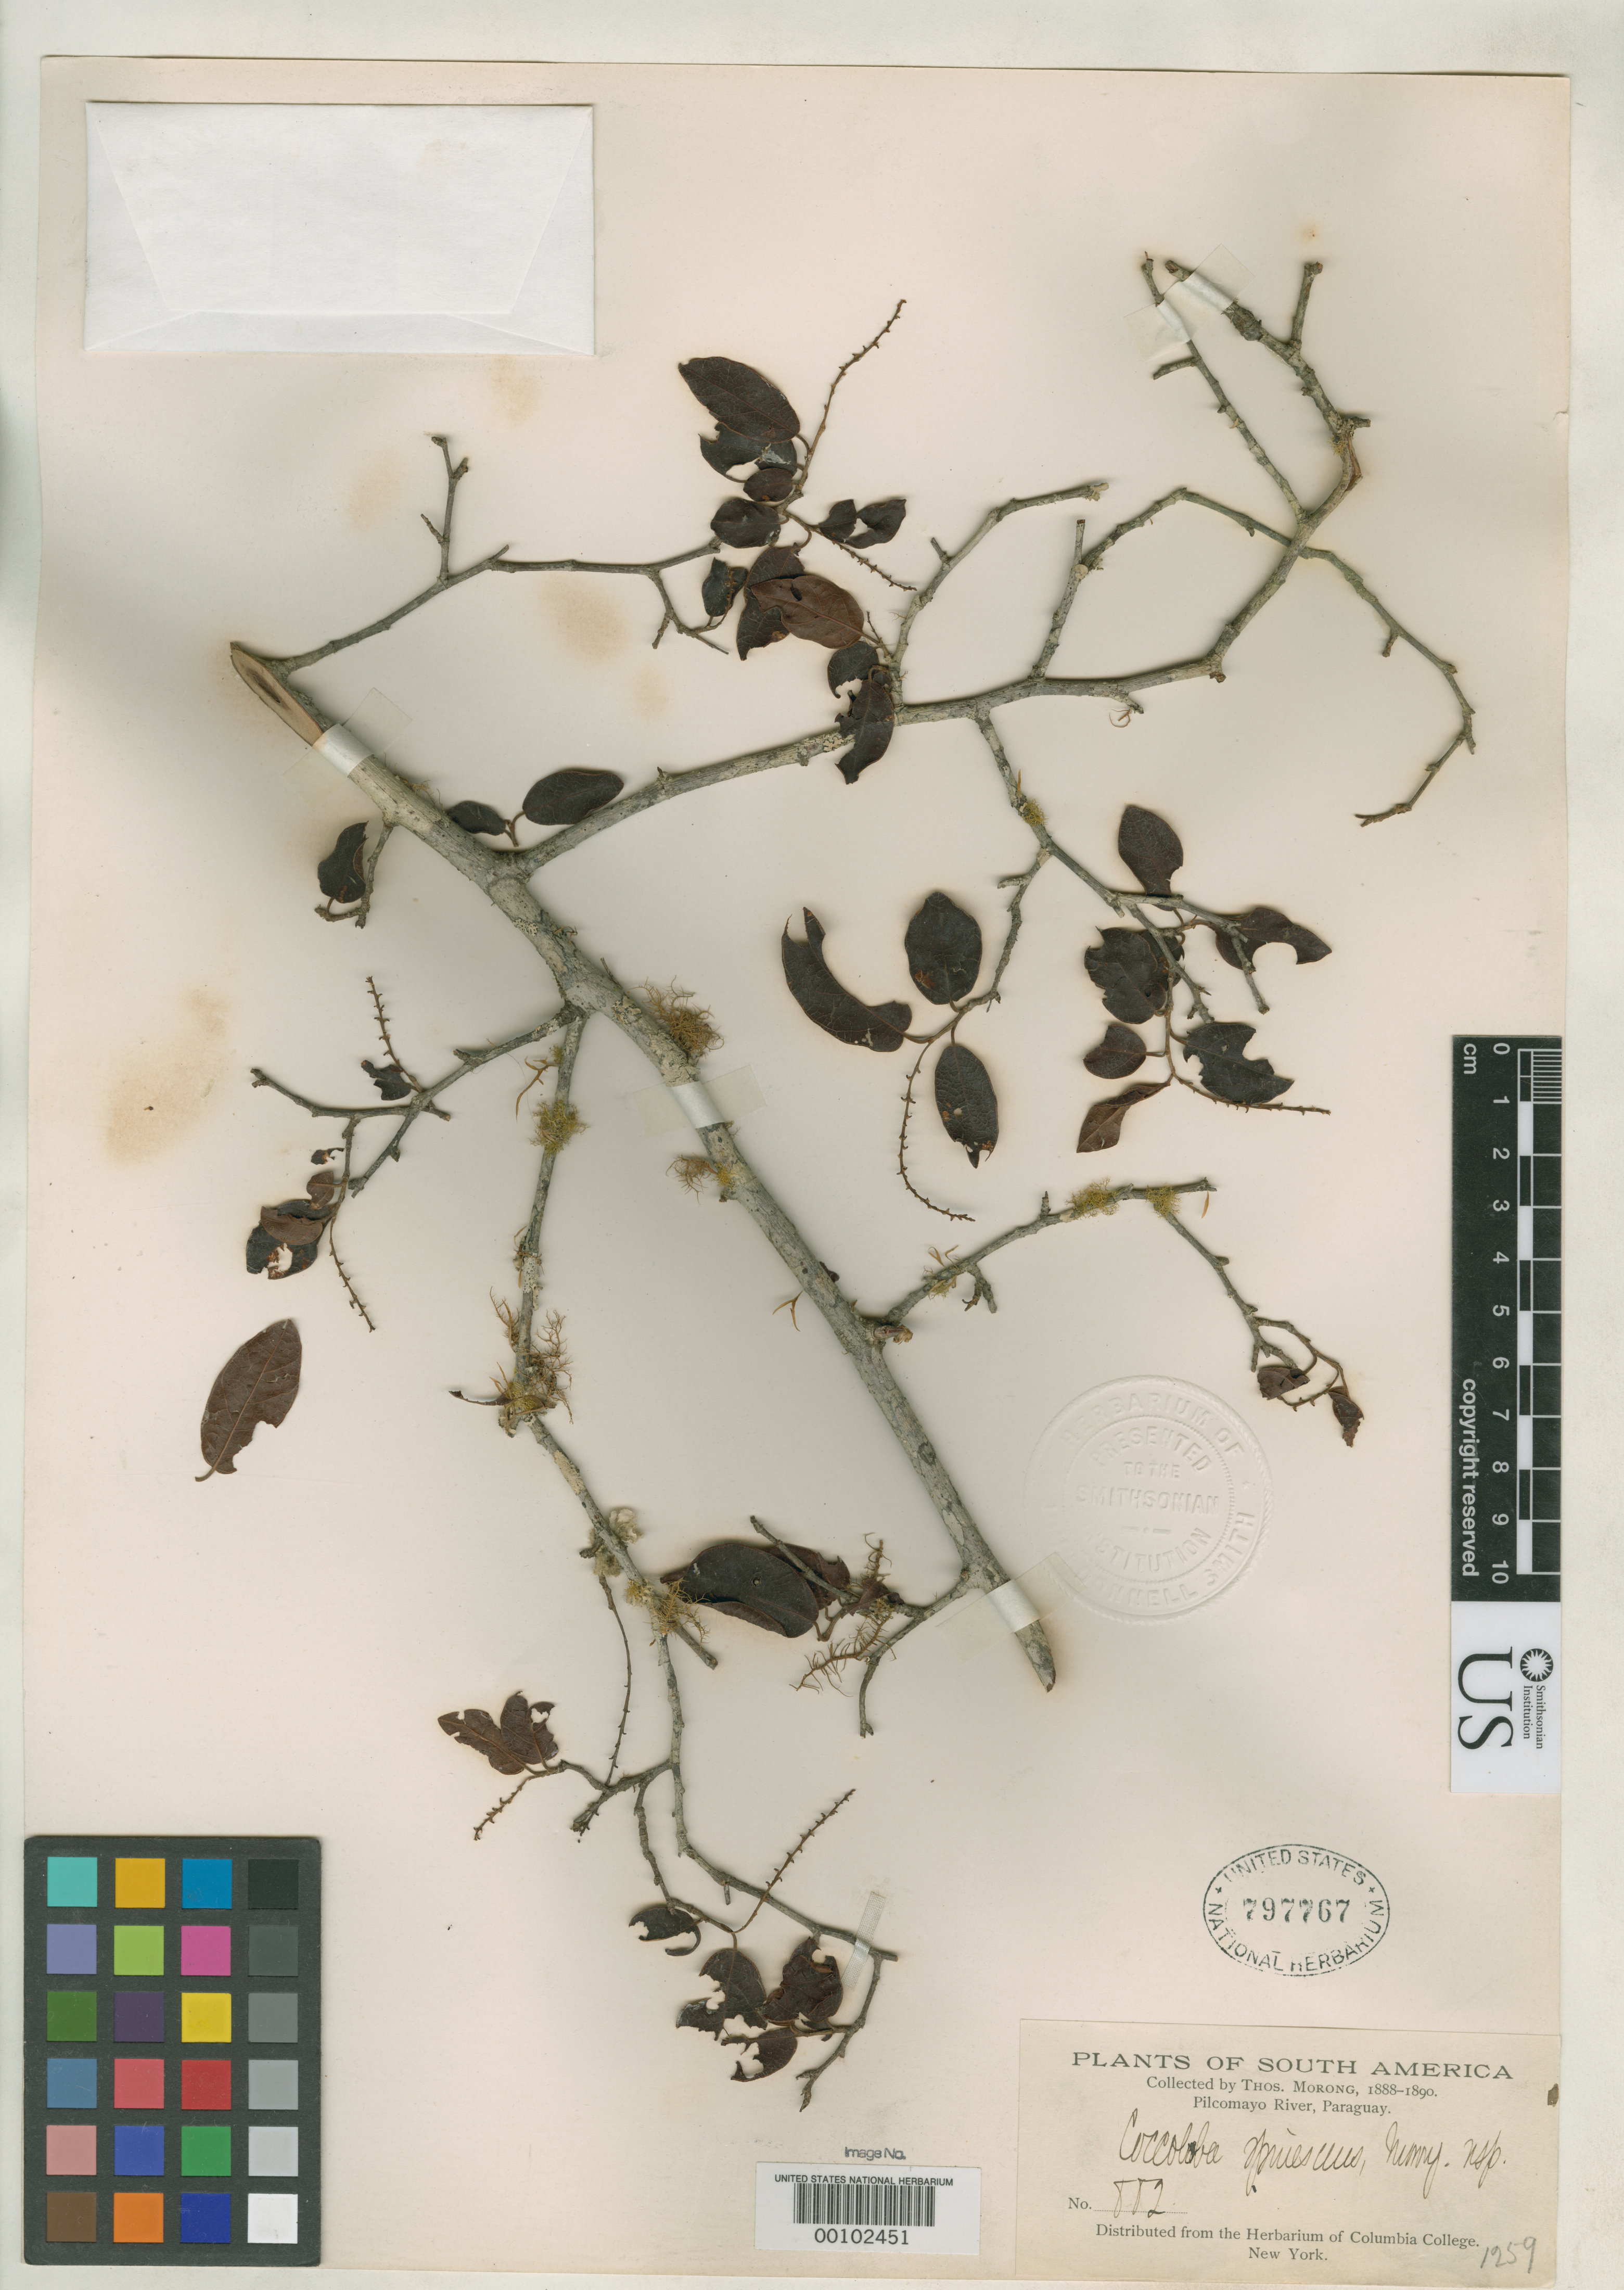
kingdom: Plantae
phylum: Tracheophyta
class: Magnoliopsida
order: Caryophyllales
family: Polygonaceae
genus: Coccoloba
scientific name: Coccoloba spinescens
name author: Morong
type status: Isotype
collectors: T. Morong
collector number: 882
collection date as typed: Jan 1888 to -- --- 1890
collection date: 1888-01/1890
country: Paraguay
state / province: Boquerón / Presidente Hayes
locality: Pilcomayo River.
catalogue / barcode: US 797767